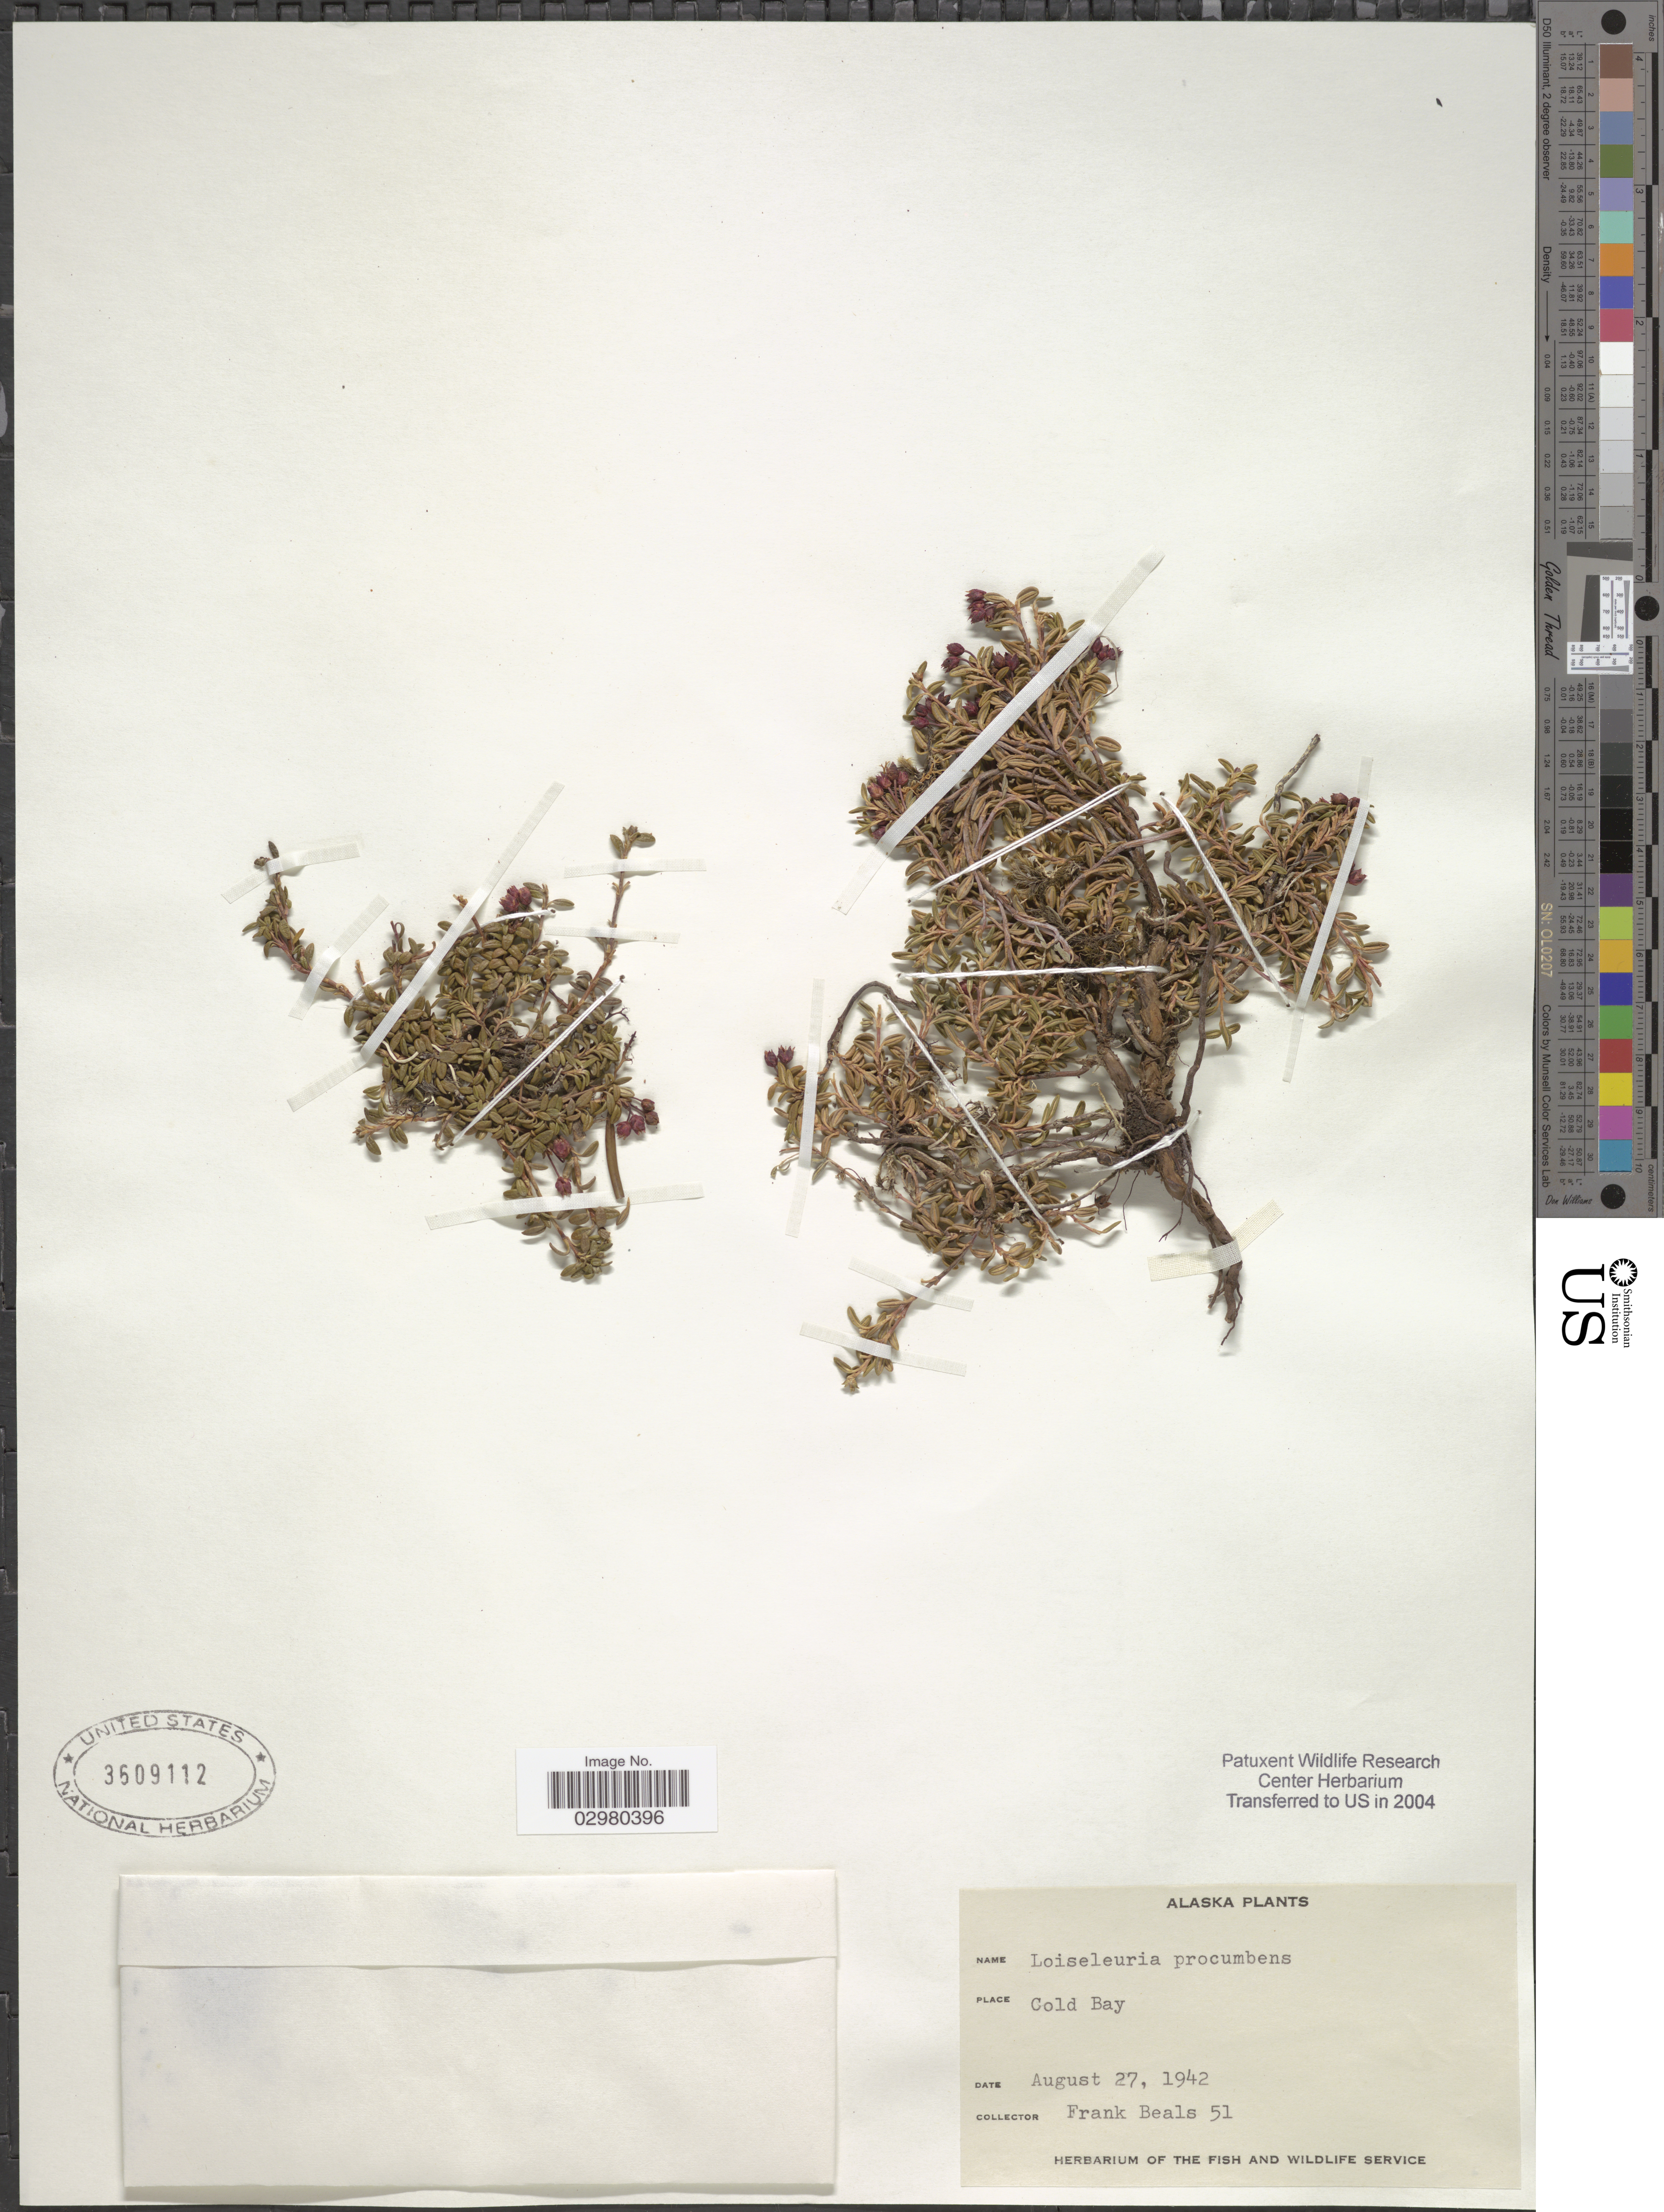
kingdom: Plantae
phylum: Tracheophyta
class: Magnoliopsida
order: Ericales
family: Ericaceae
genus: Loiseleuria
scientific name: Loiseleuria procumbens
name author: (L.) Desv.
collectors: F. Beals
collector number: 51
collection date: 1942-08-27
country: United States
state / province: Alaska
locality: Cold Bay.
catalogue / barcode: US 3609112